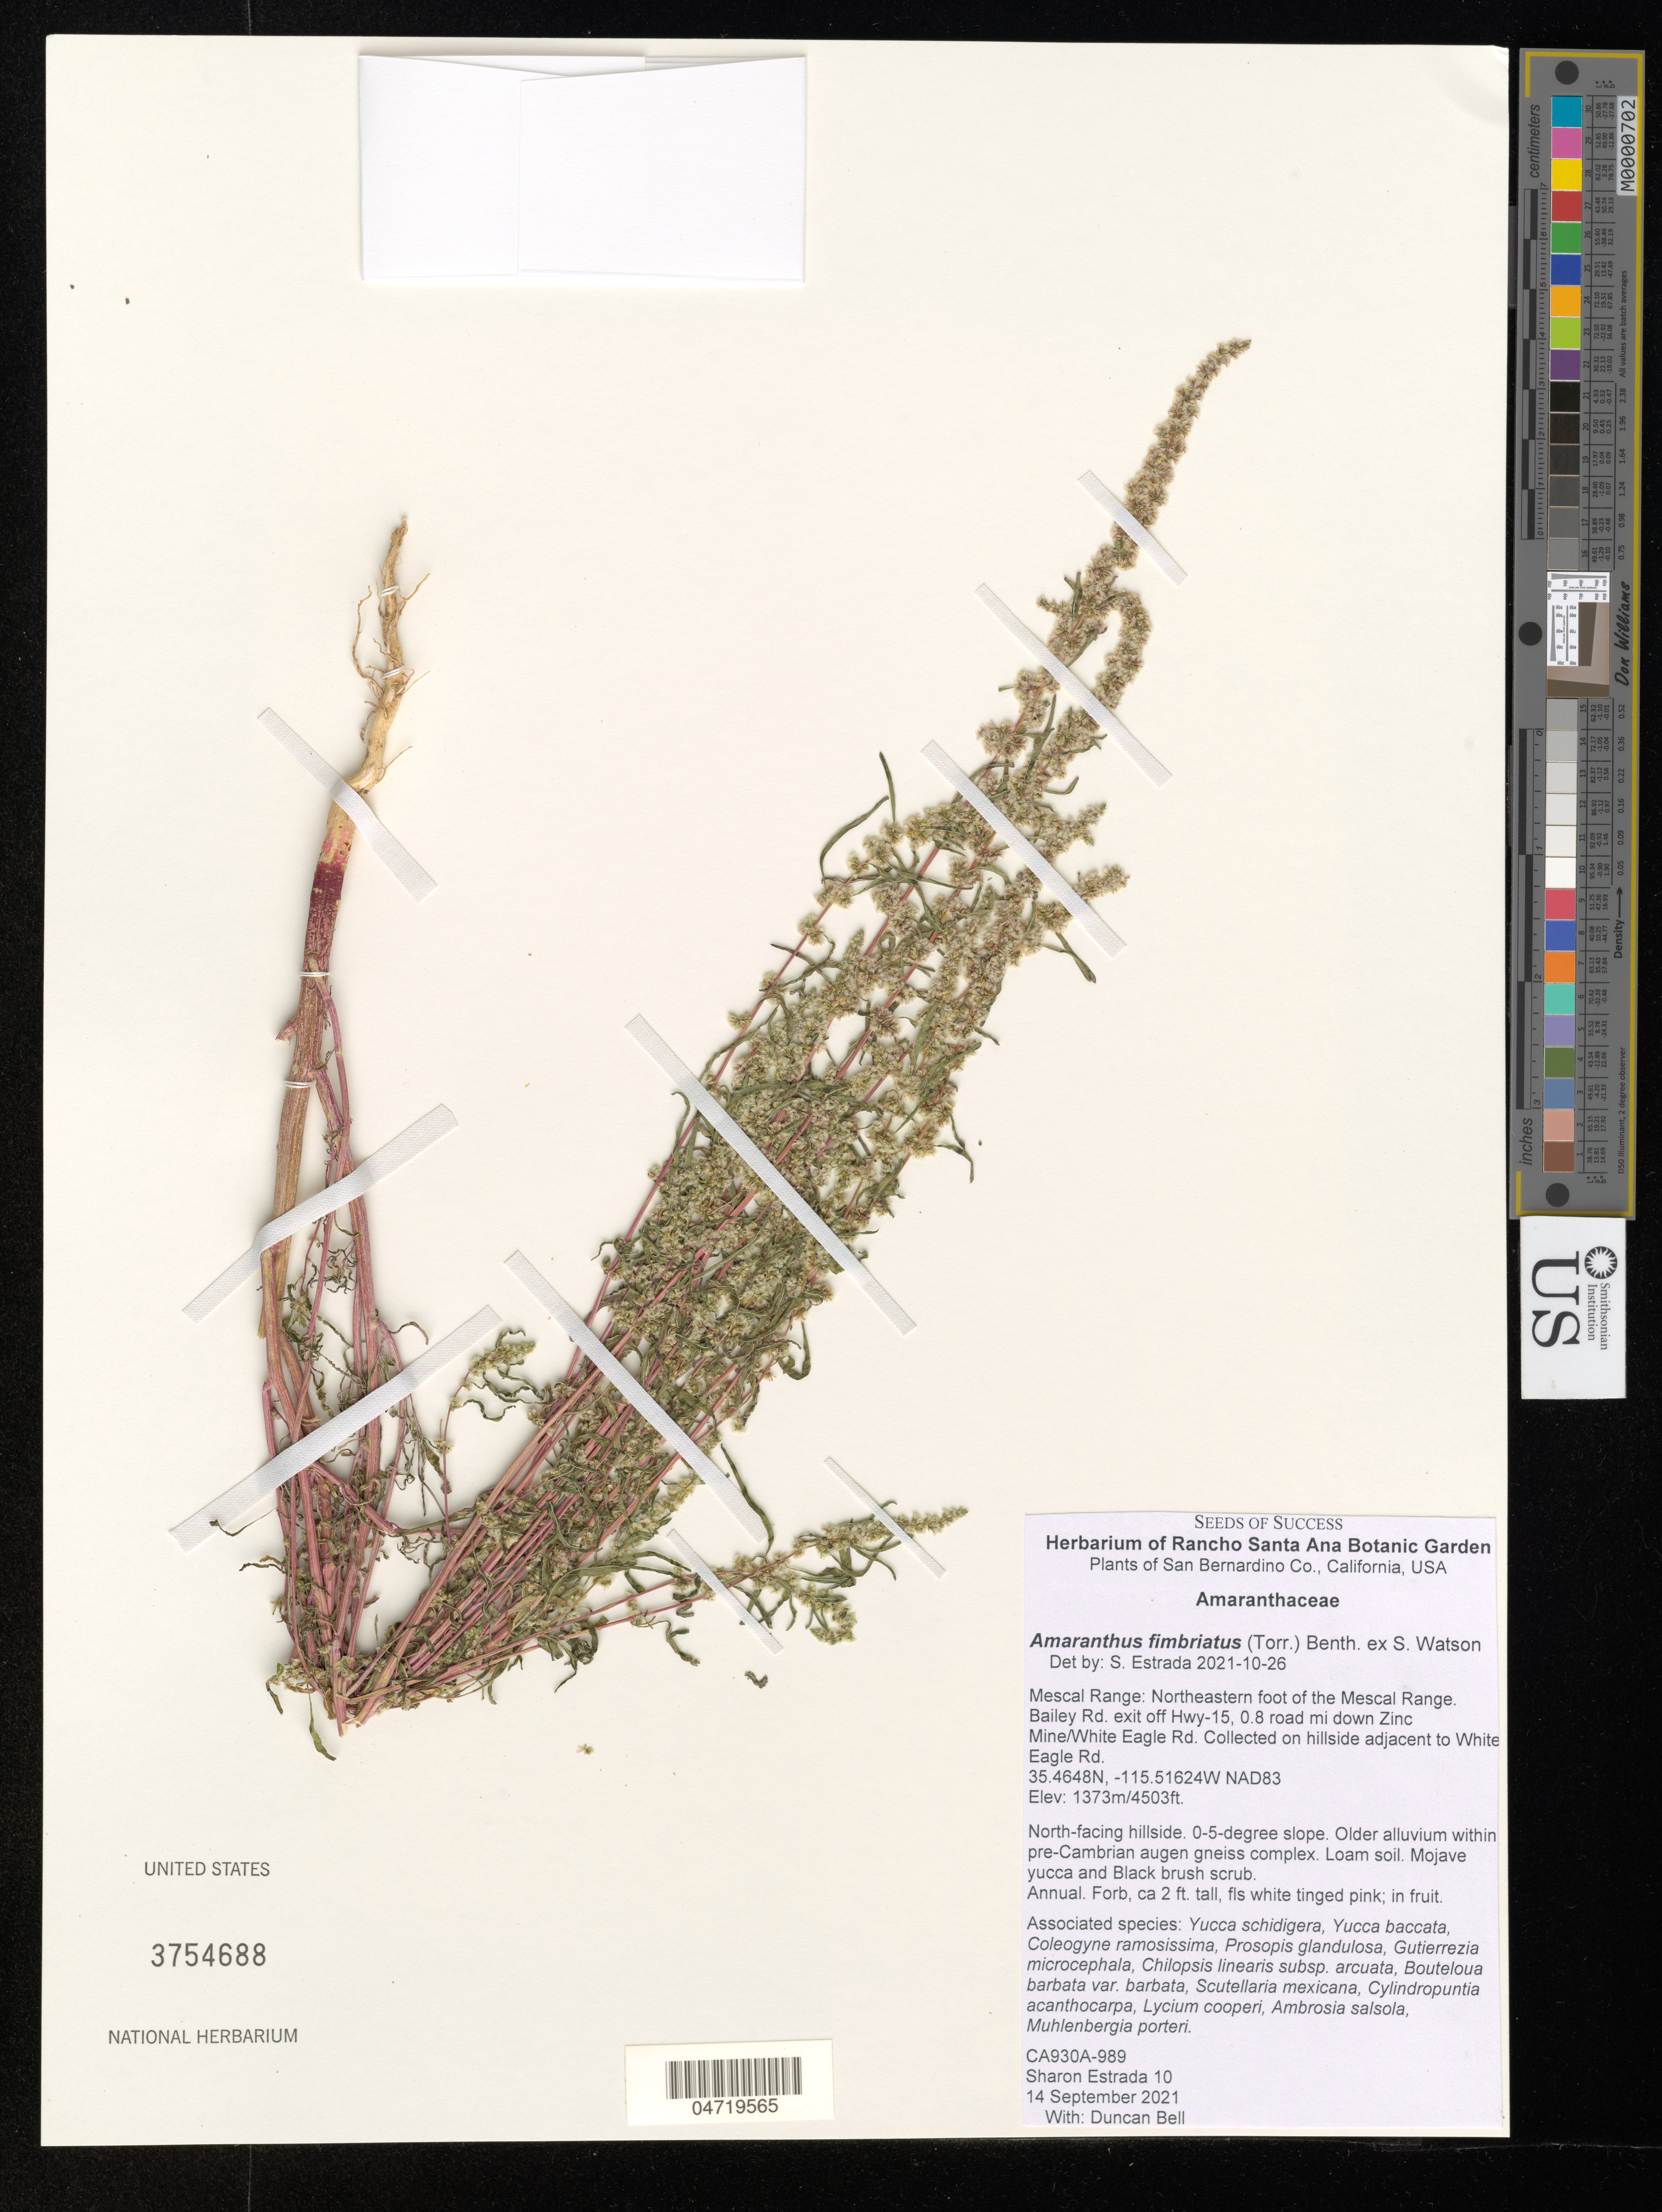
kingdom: Plantae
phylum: Tracheophyta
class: Magnoliopsida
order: Caryophyllales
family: Amaranthaceae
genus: Amaranthus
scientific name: Amaranthus fimbriatus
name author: (Torr.) Benth. ex S. Watson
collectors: J. Kyötikki & D. S. Bell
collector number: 10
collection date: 2021-09-14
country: United States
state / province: California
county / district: San Bernardino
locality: San Bernardino Co. Mescal Range: Northeastern foot of the Mescal Range. Bailey Rd. exit off Hwy-15, 0.8 road mi down Zinc Mine/White Eagle Rd. Collected on hillside adjacent to White Eagle Rd. NAD83.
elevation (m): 1373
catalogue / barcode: US 3754688